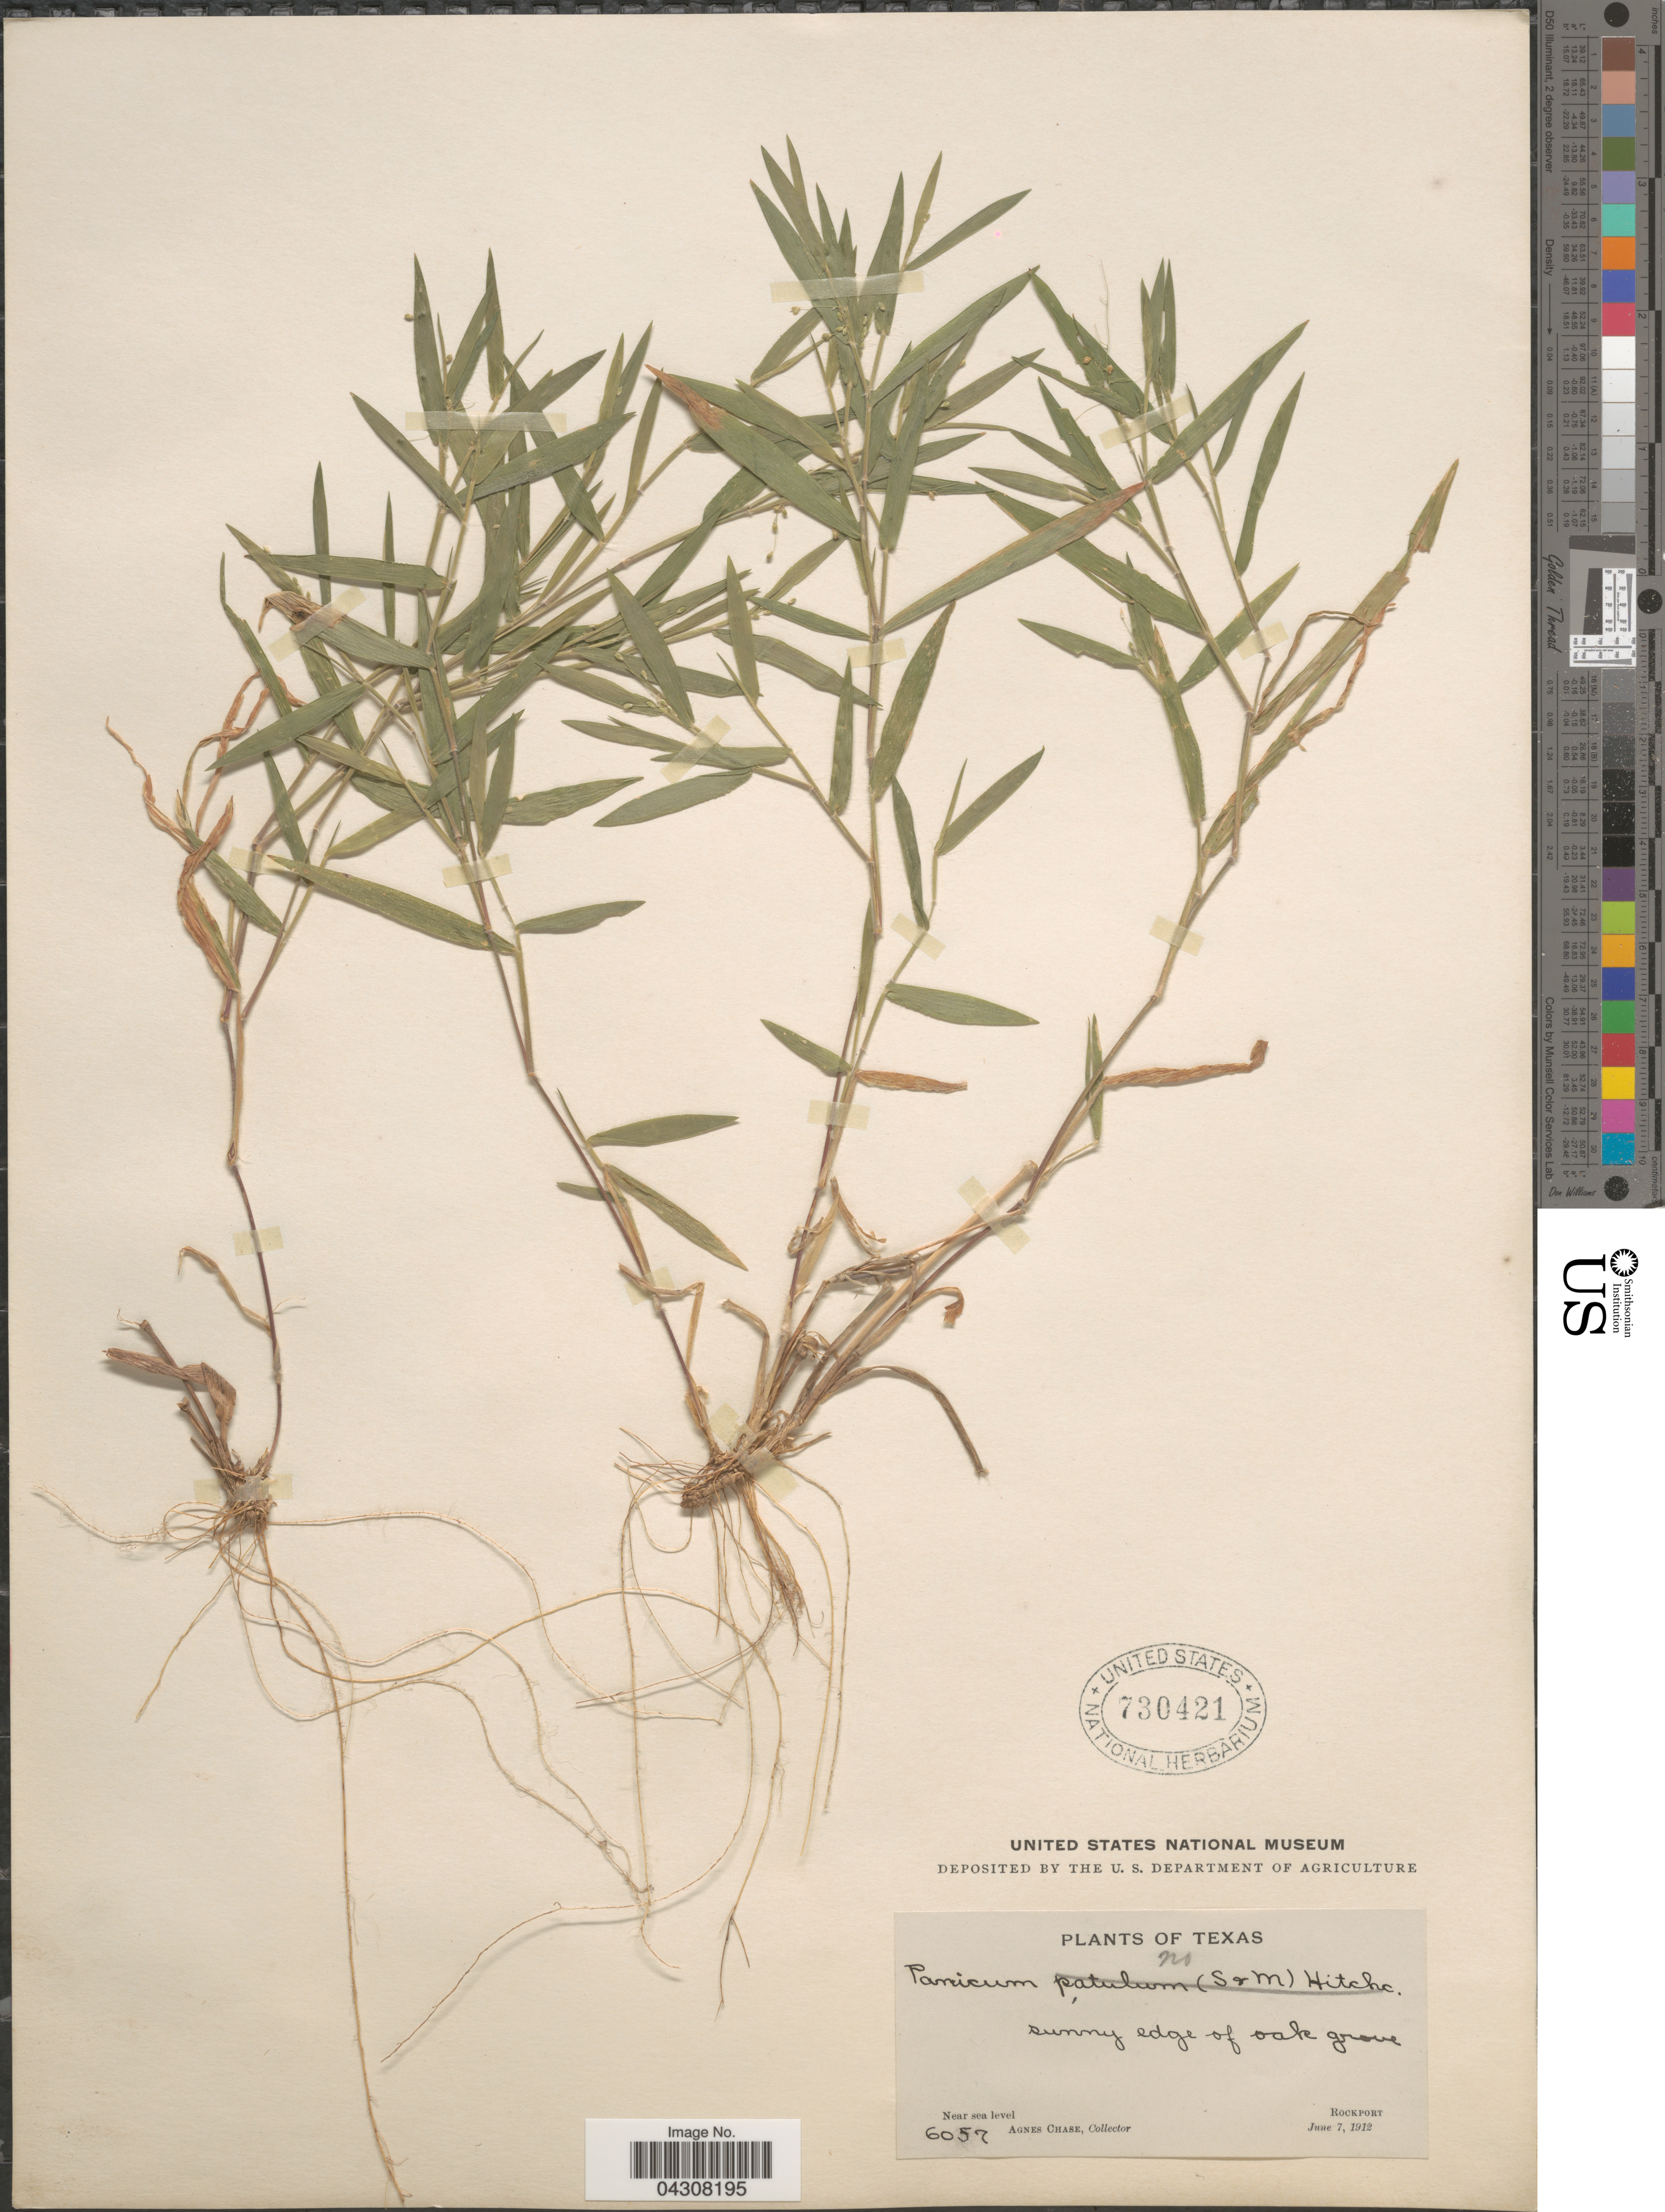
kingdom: Plantae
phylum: Tracheophyta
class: Liliopsida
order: Poales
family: Poaceae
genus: Dichanthelium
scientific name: Dichanthelium acuminatum var. acuminatum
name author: (Sw.) Gould & C.A. Clark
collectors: A. Chase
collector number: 6057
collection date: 1912-06-07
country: United States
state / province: Texas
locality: Sunny edge of oak grove. Rockport.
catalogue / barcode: US 730421